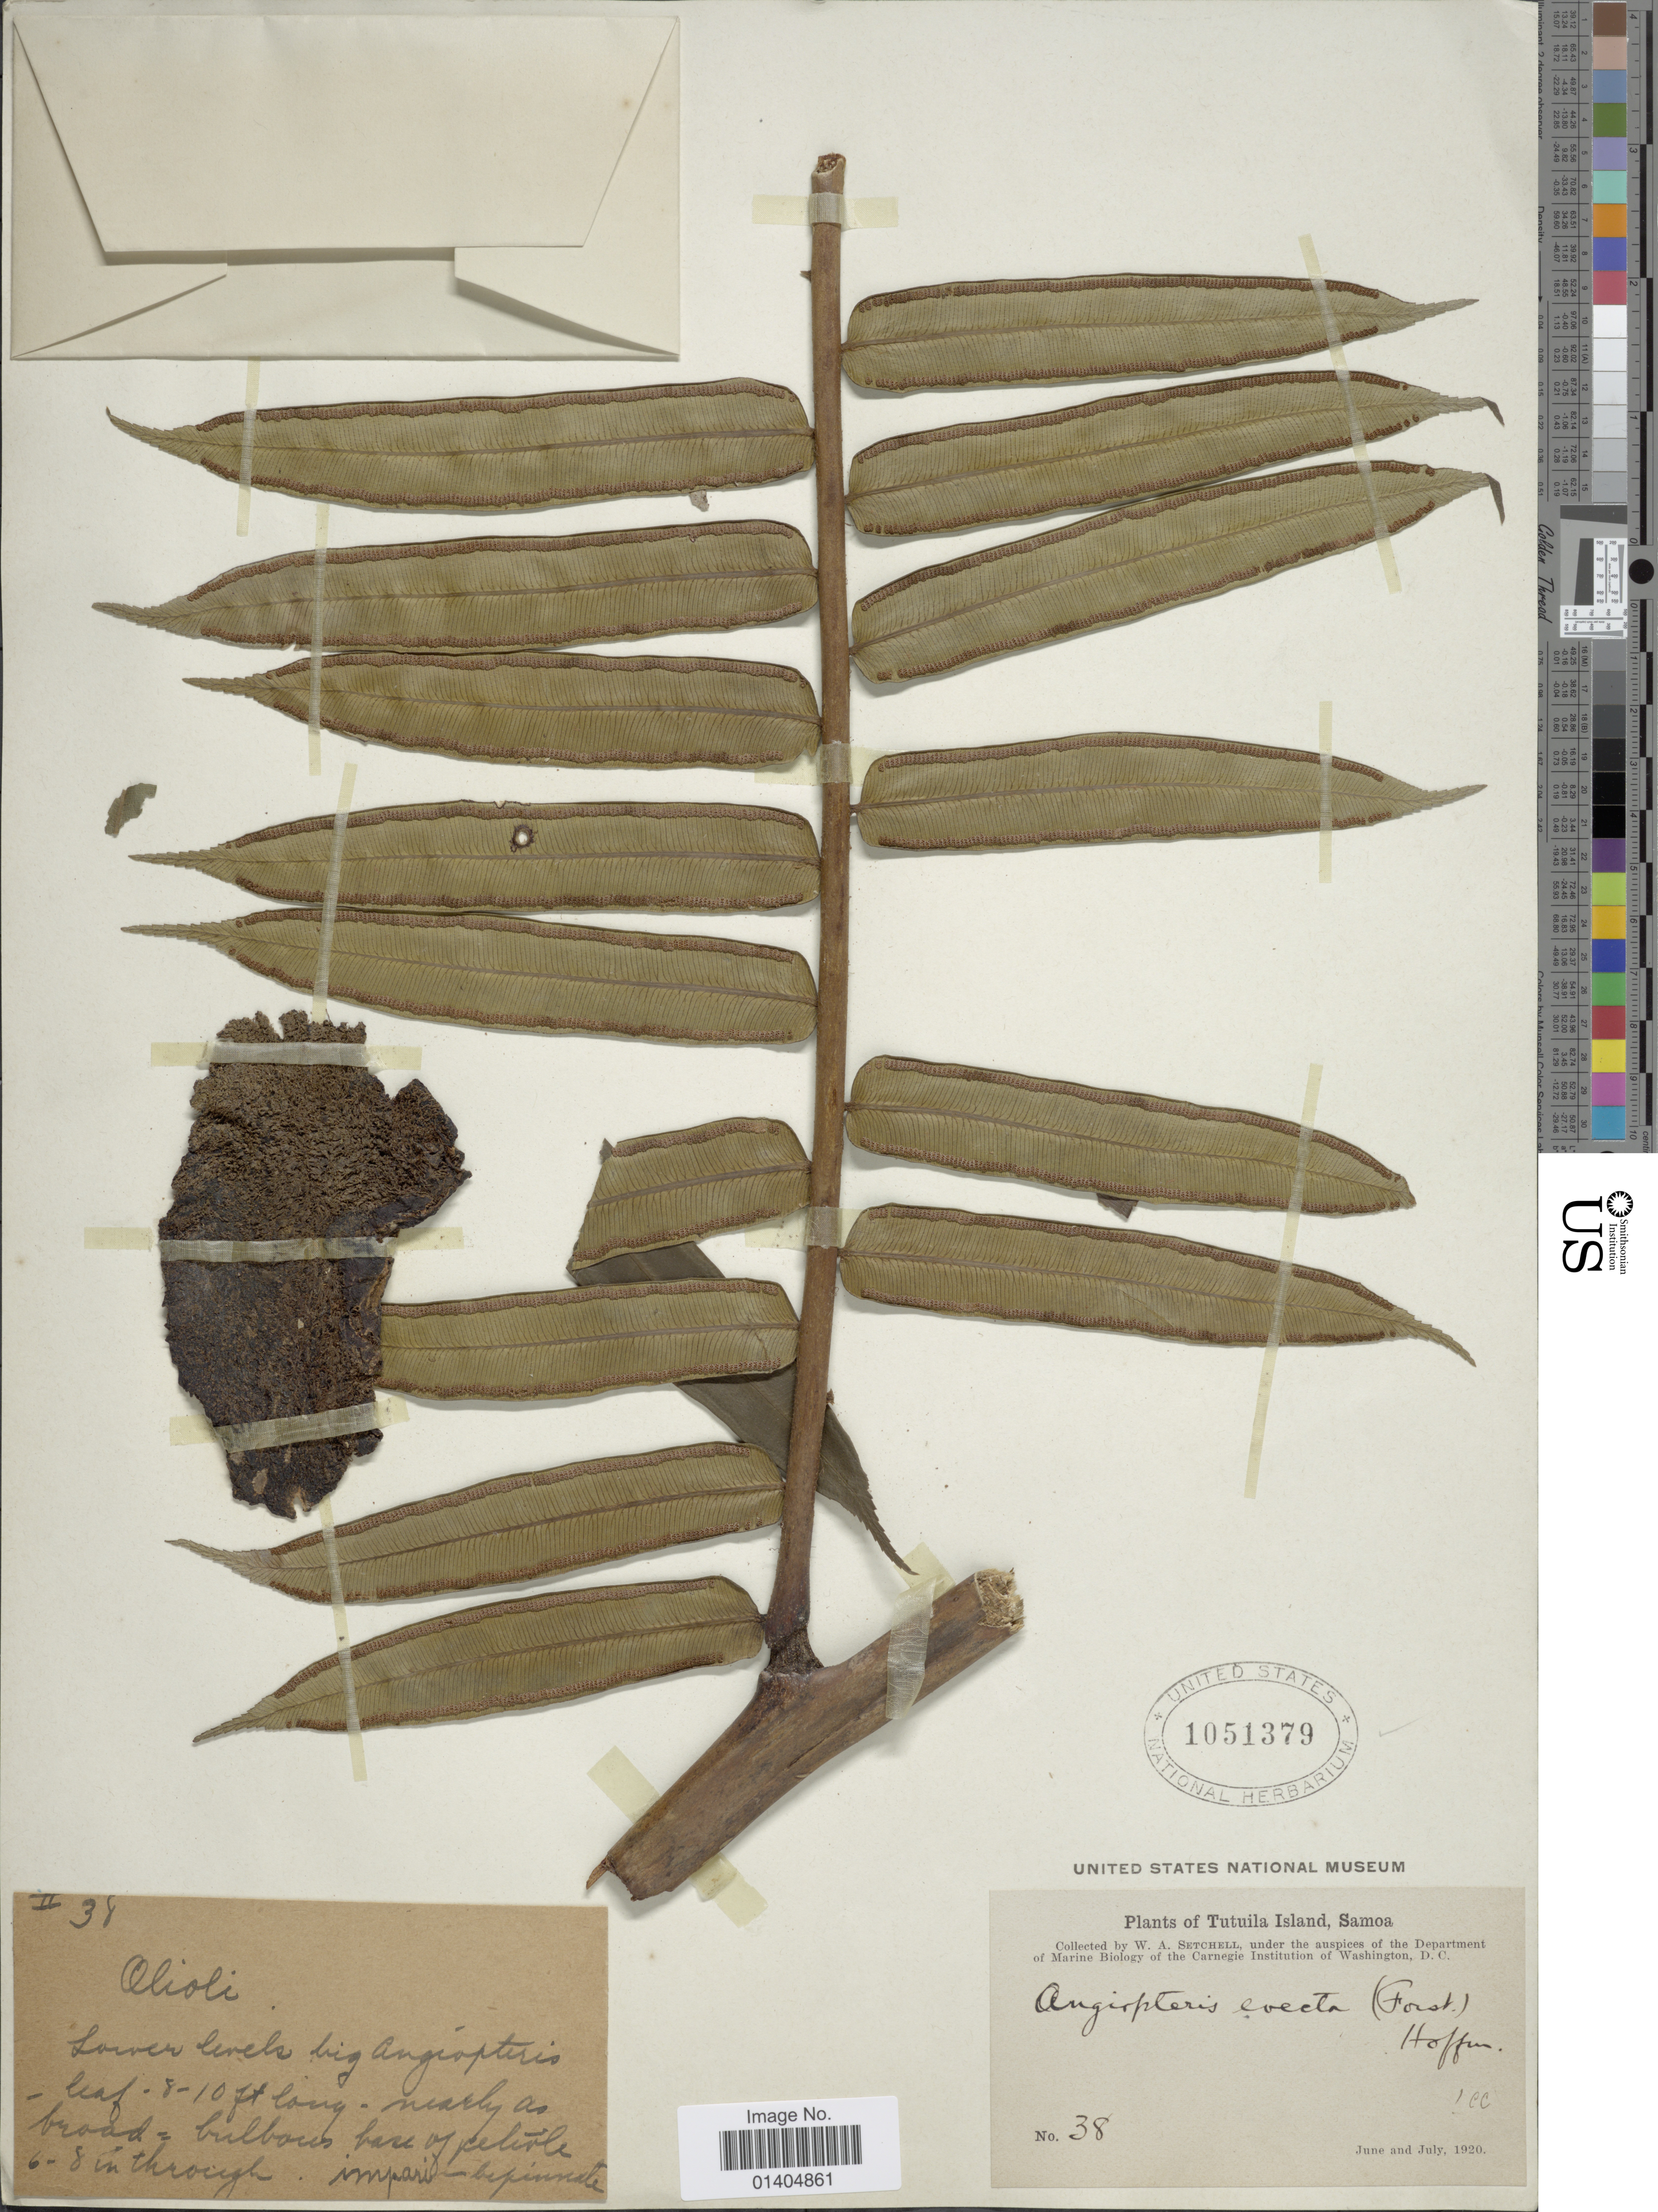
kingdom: Plantae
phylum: Tracheophyta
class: Polypodiopsida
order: Marattiales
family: Marattiaceae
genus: Angiopteris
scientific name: Angiopteris evecta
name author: (G. Forst.) Hoffm.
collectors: W. Setchell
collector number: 38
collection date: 1920-06/1920-07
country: American Samoa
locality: Tutuila Island, Samoa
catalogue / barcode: US 1051379